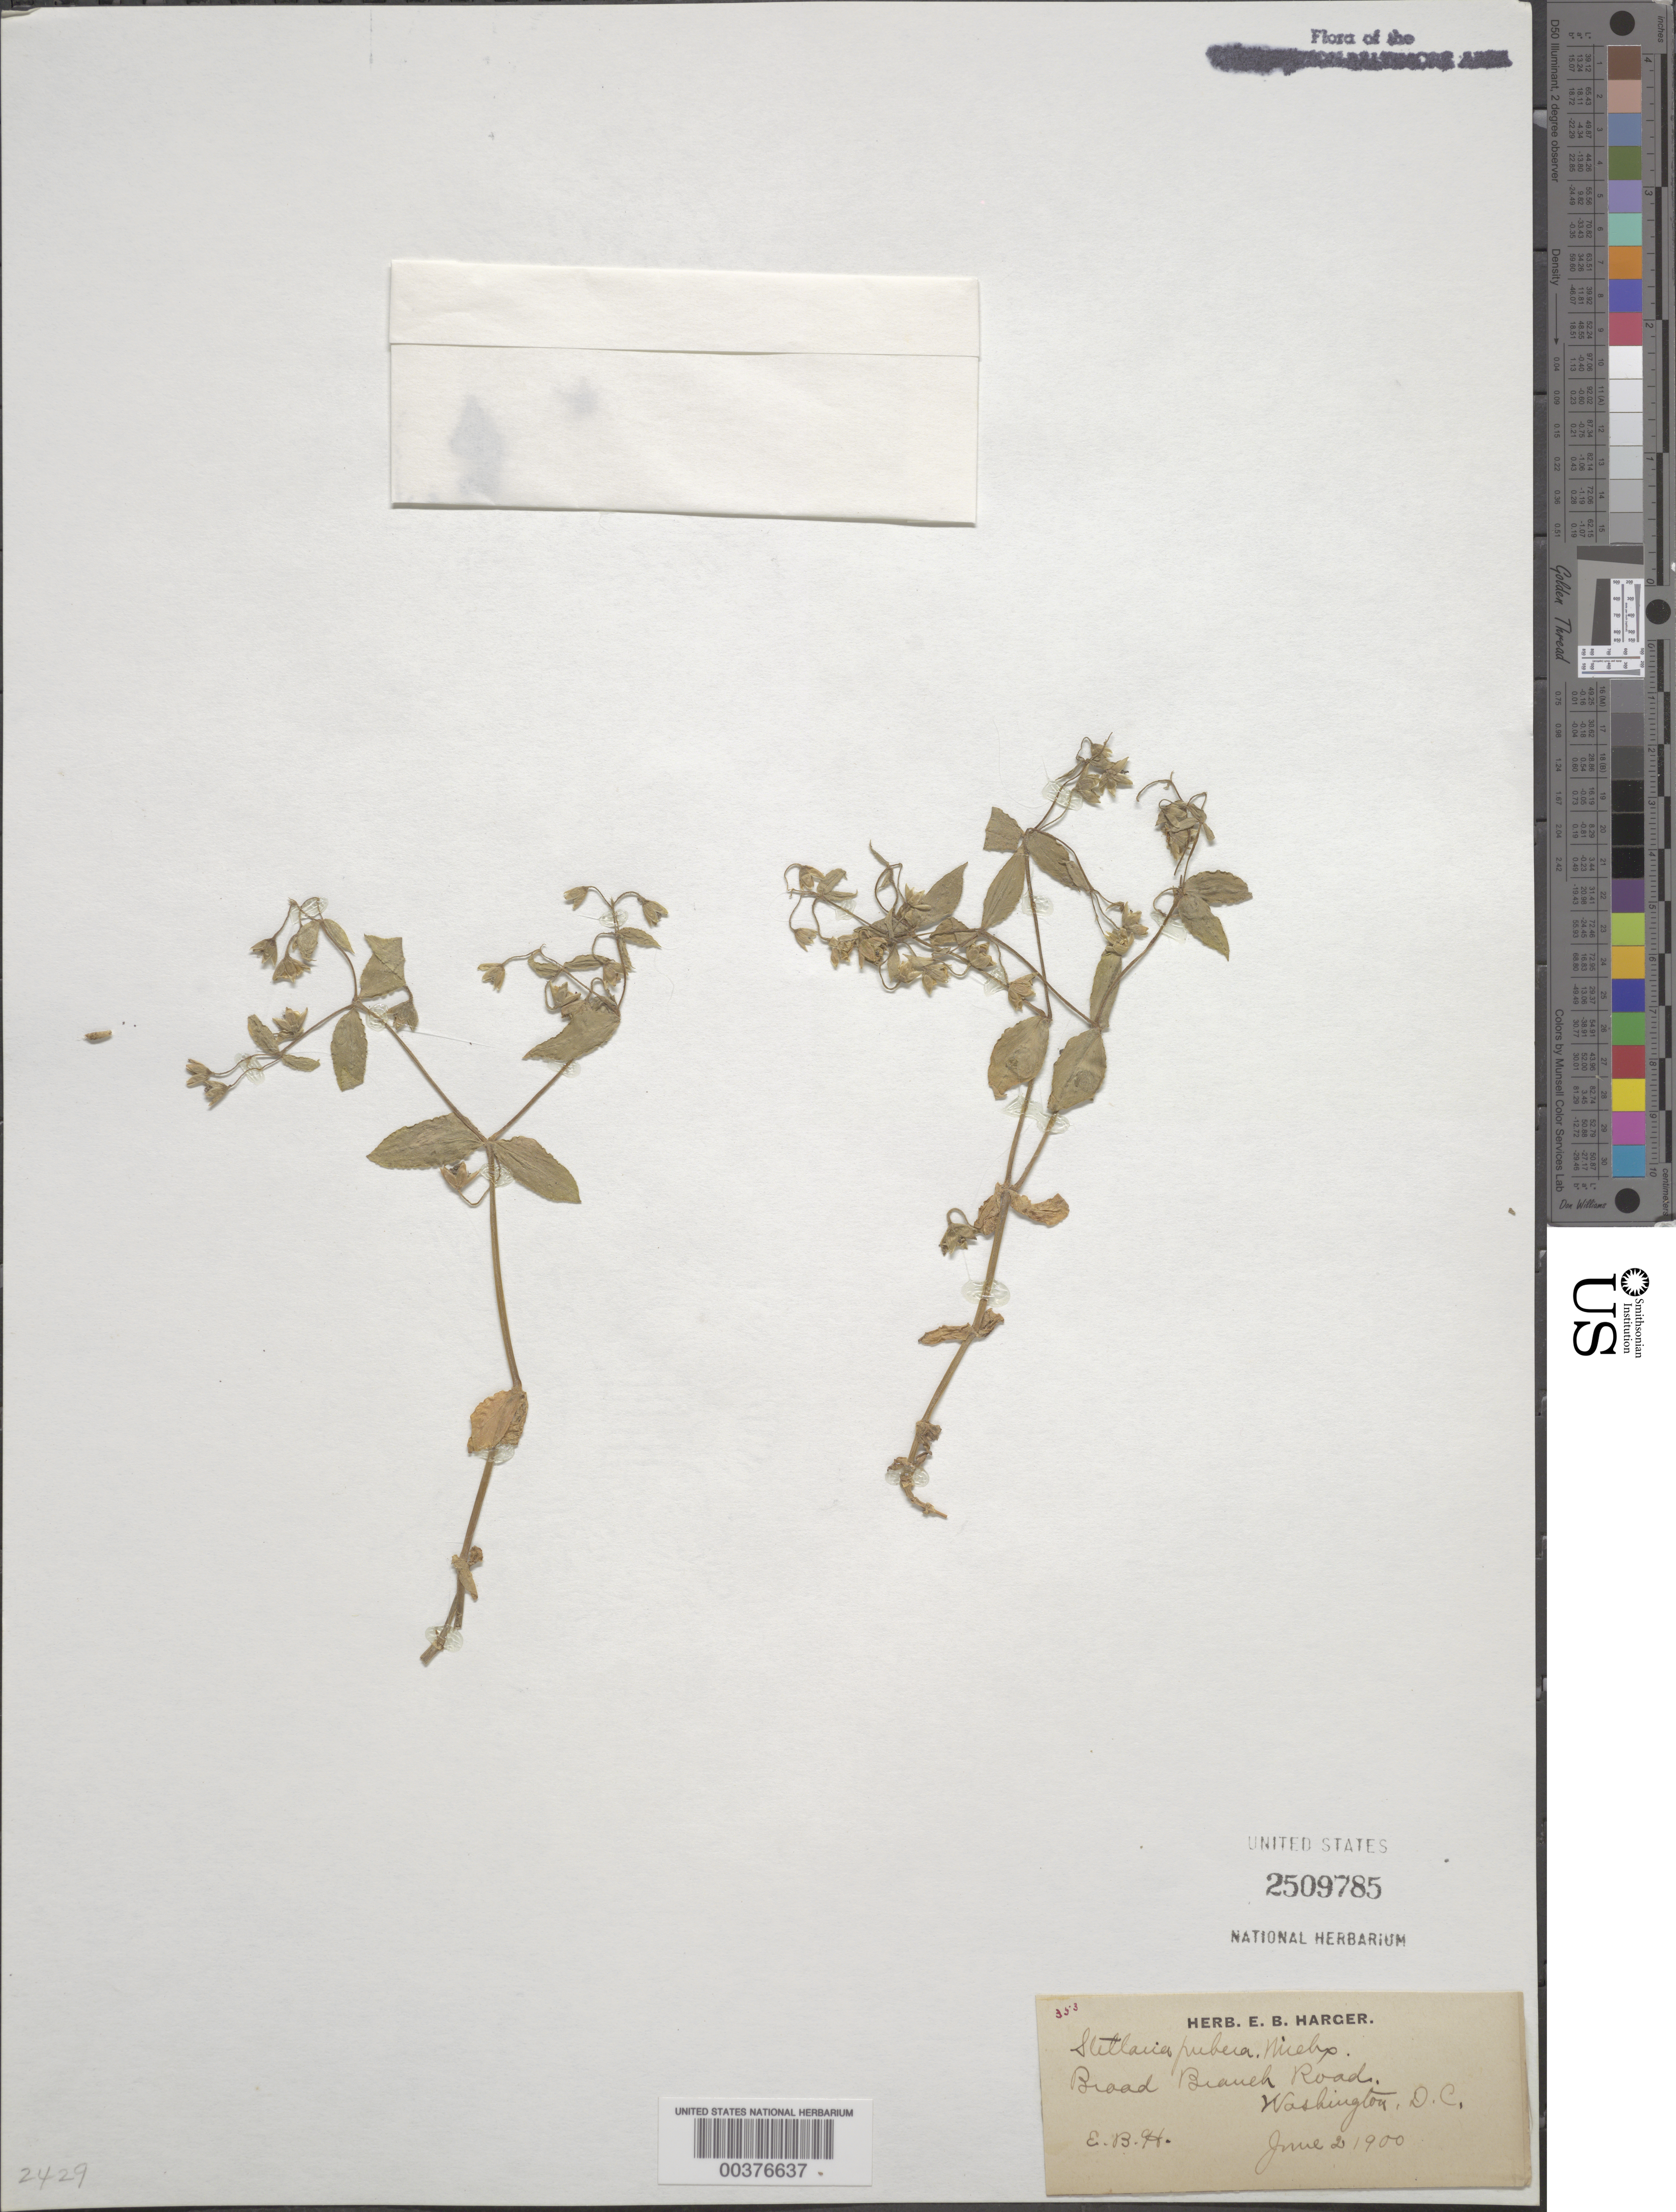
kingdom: Plantae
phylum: Tracheophyta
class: Magnoliopsida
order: Caryophyllales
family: Caryophyllaceae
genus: Stellaria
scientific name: Stellaria pubera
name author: Michx.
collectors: E. B. Harger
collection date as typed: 02 Jun 1900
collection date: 1900-06-02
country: United States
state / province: District of Columbia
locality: Broad Branch Rd. Rock Creek Park & vicinity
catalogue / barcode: US 2509785